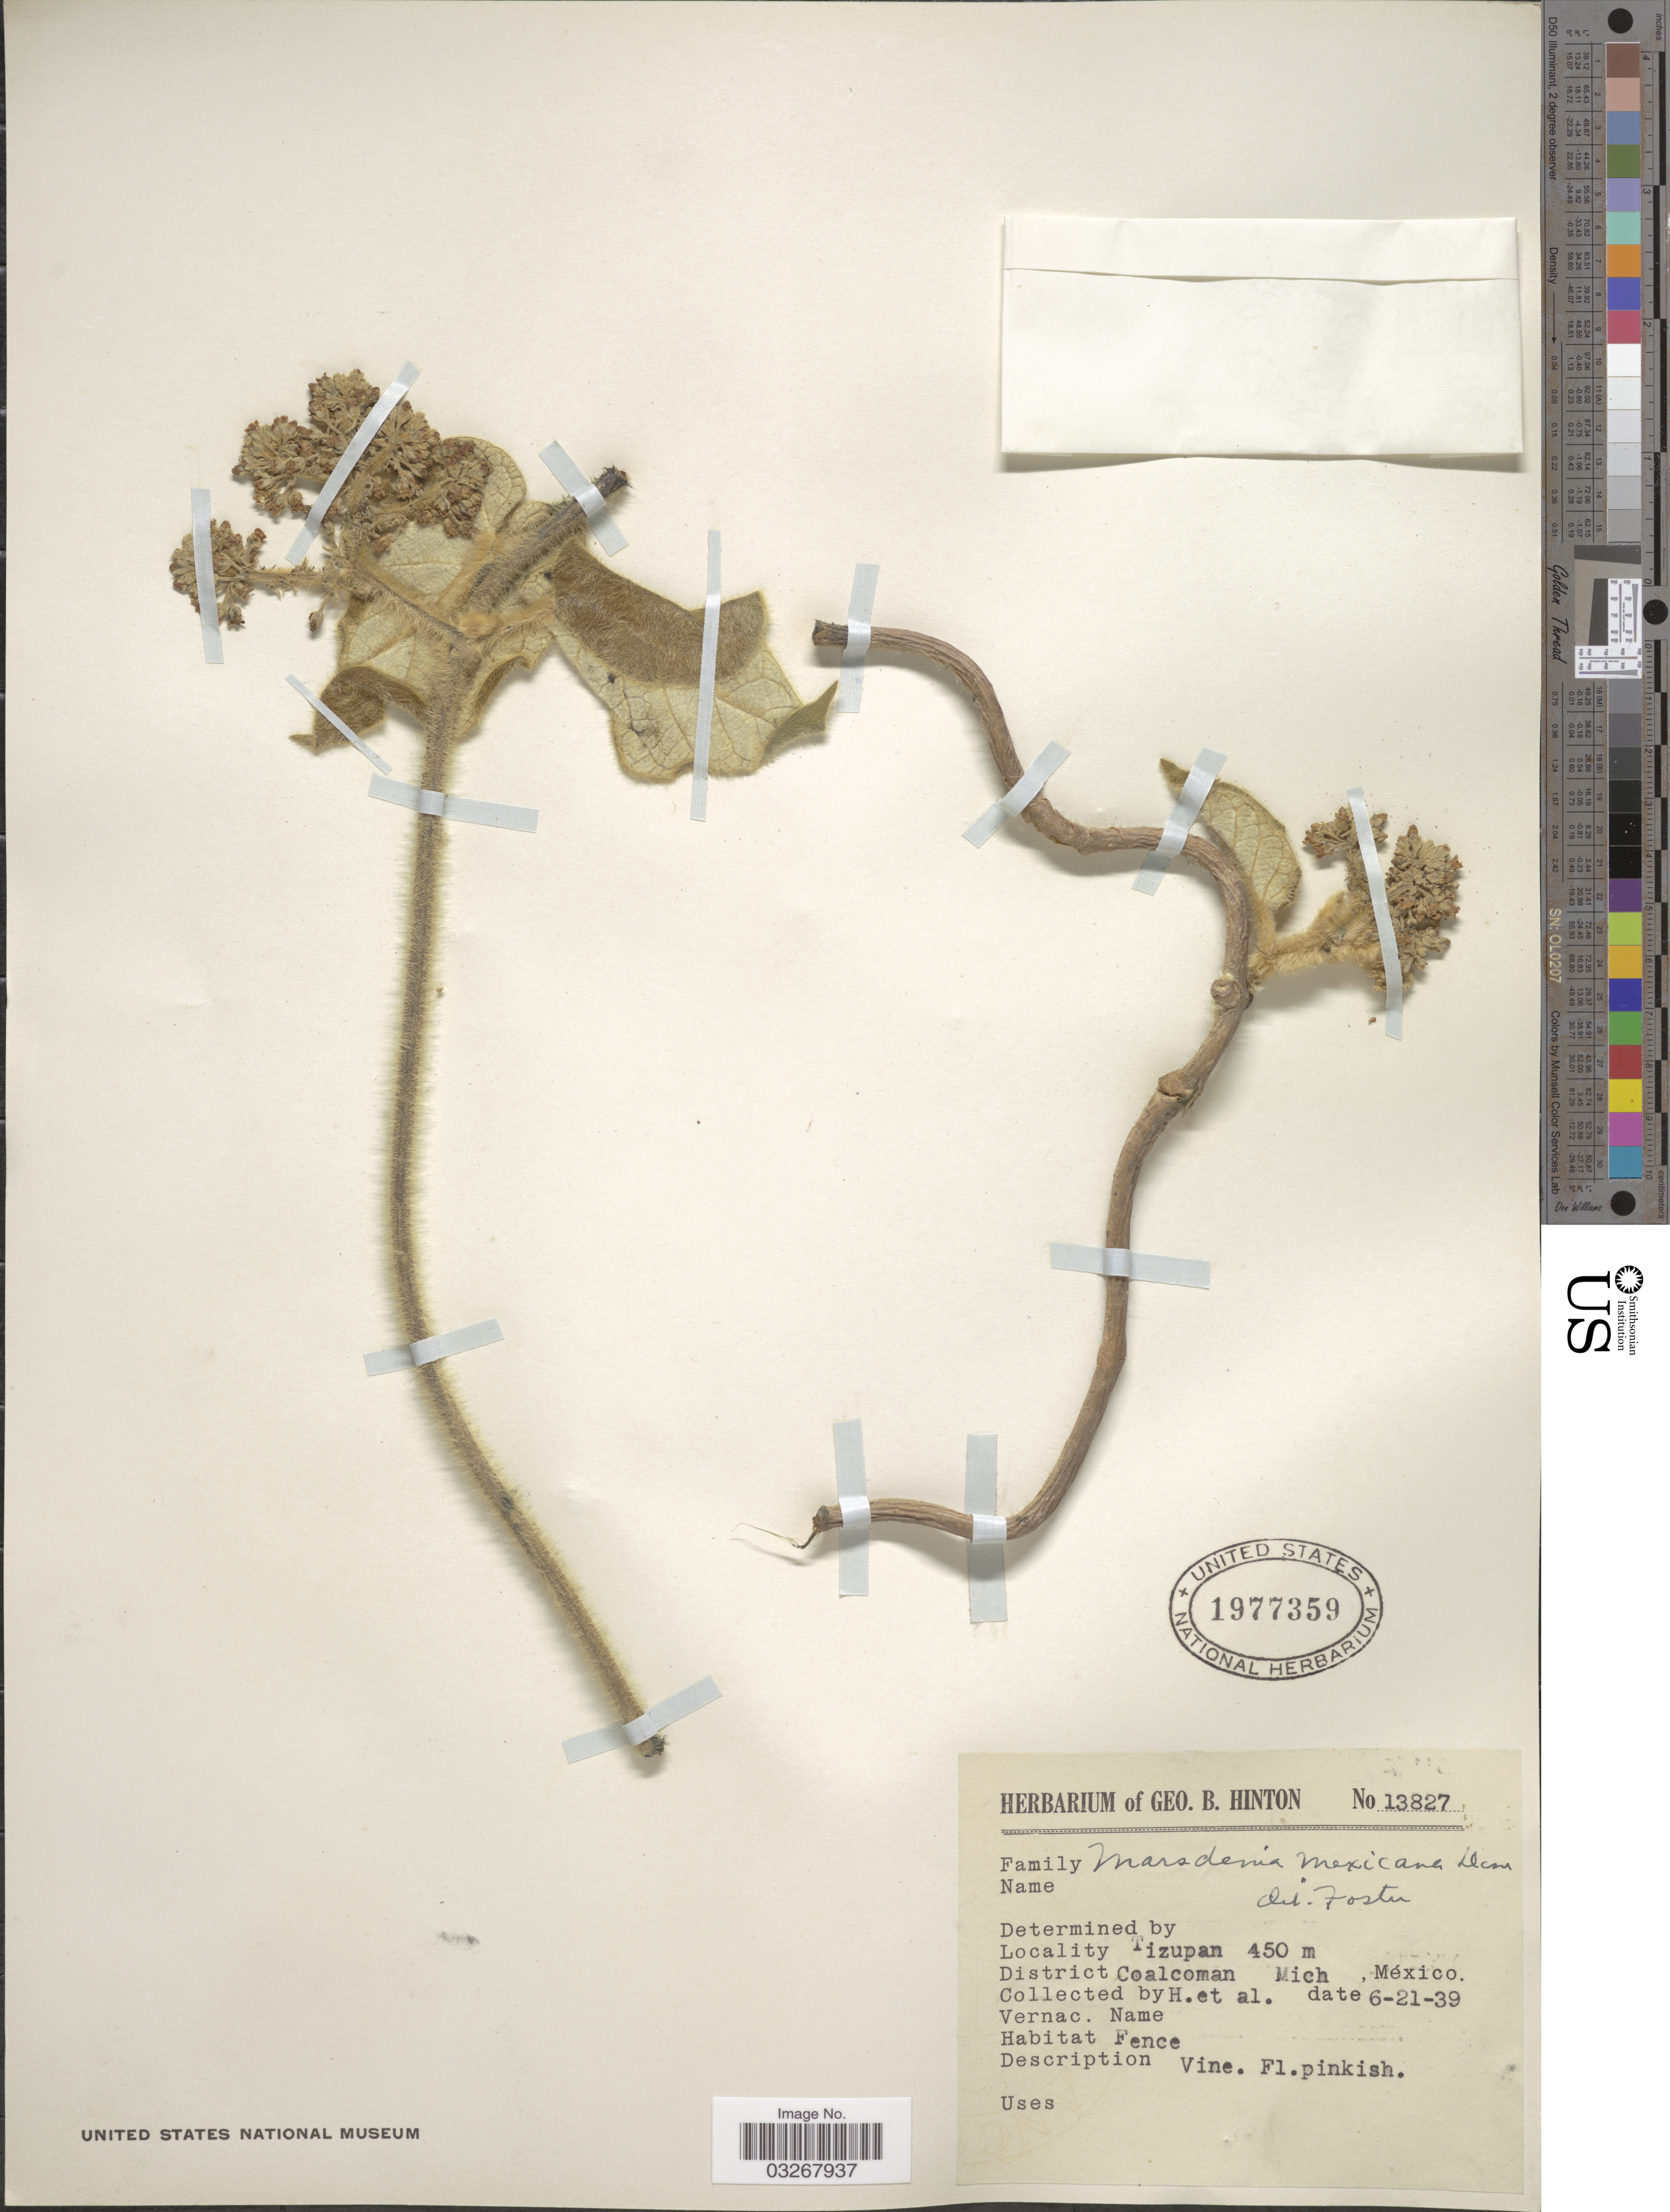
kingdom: Plantae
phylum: Tracheophyta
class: Magnoliopsida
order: Gentianales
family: Apocynaceae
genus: Marsdenia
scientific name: Marsdenia mexicana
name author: Decne.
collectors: G. B. Hinton & et al.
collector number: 13827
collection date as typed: Transcribed d/m/y: 21/6/39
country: Mexico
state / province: Michoacán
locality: Tizupan, District Coalcoman.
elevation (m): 450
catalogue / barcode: US 1977359